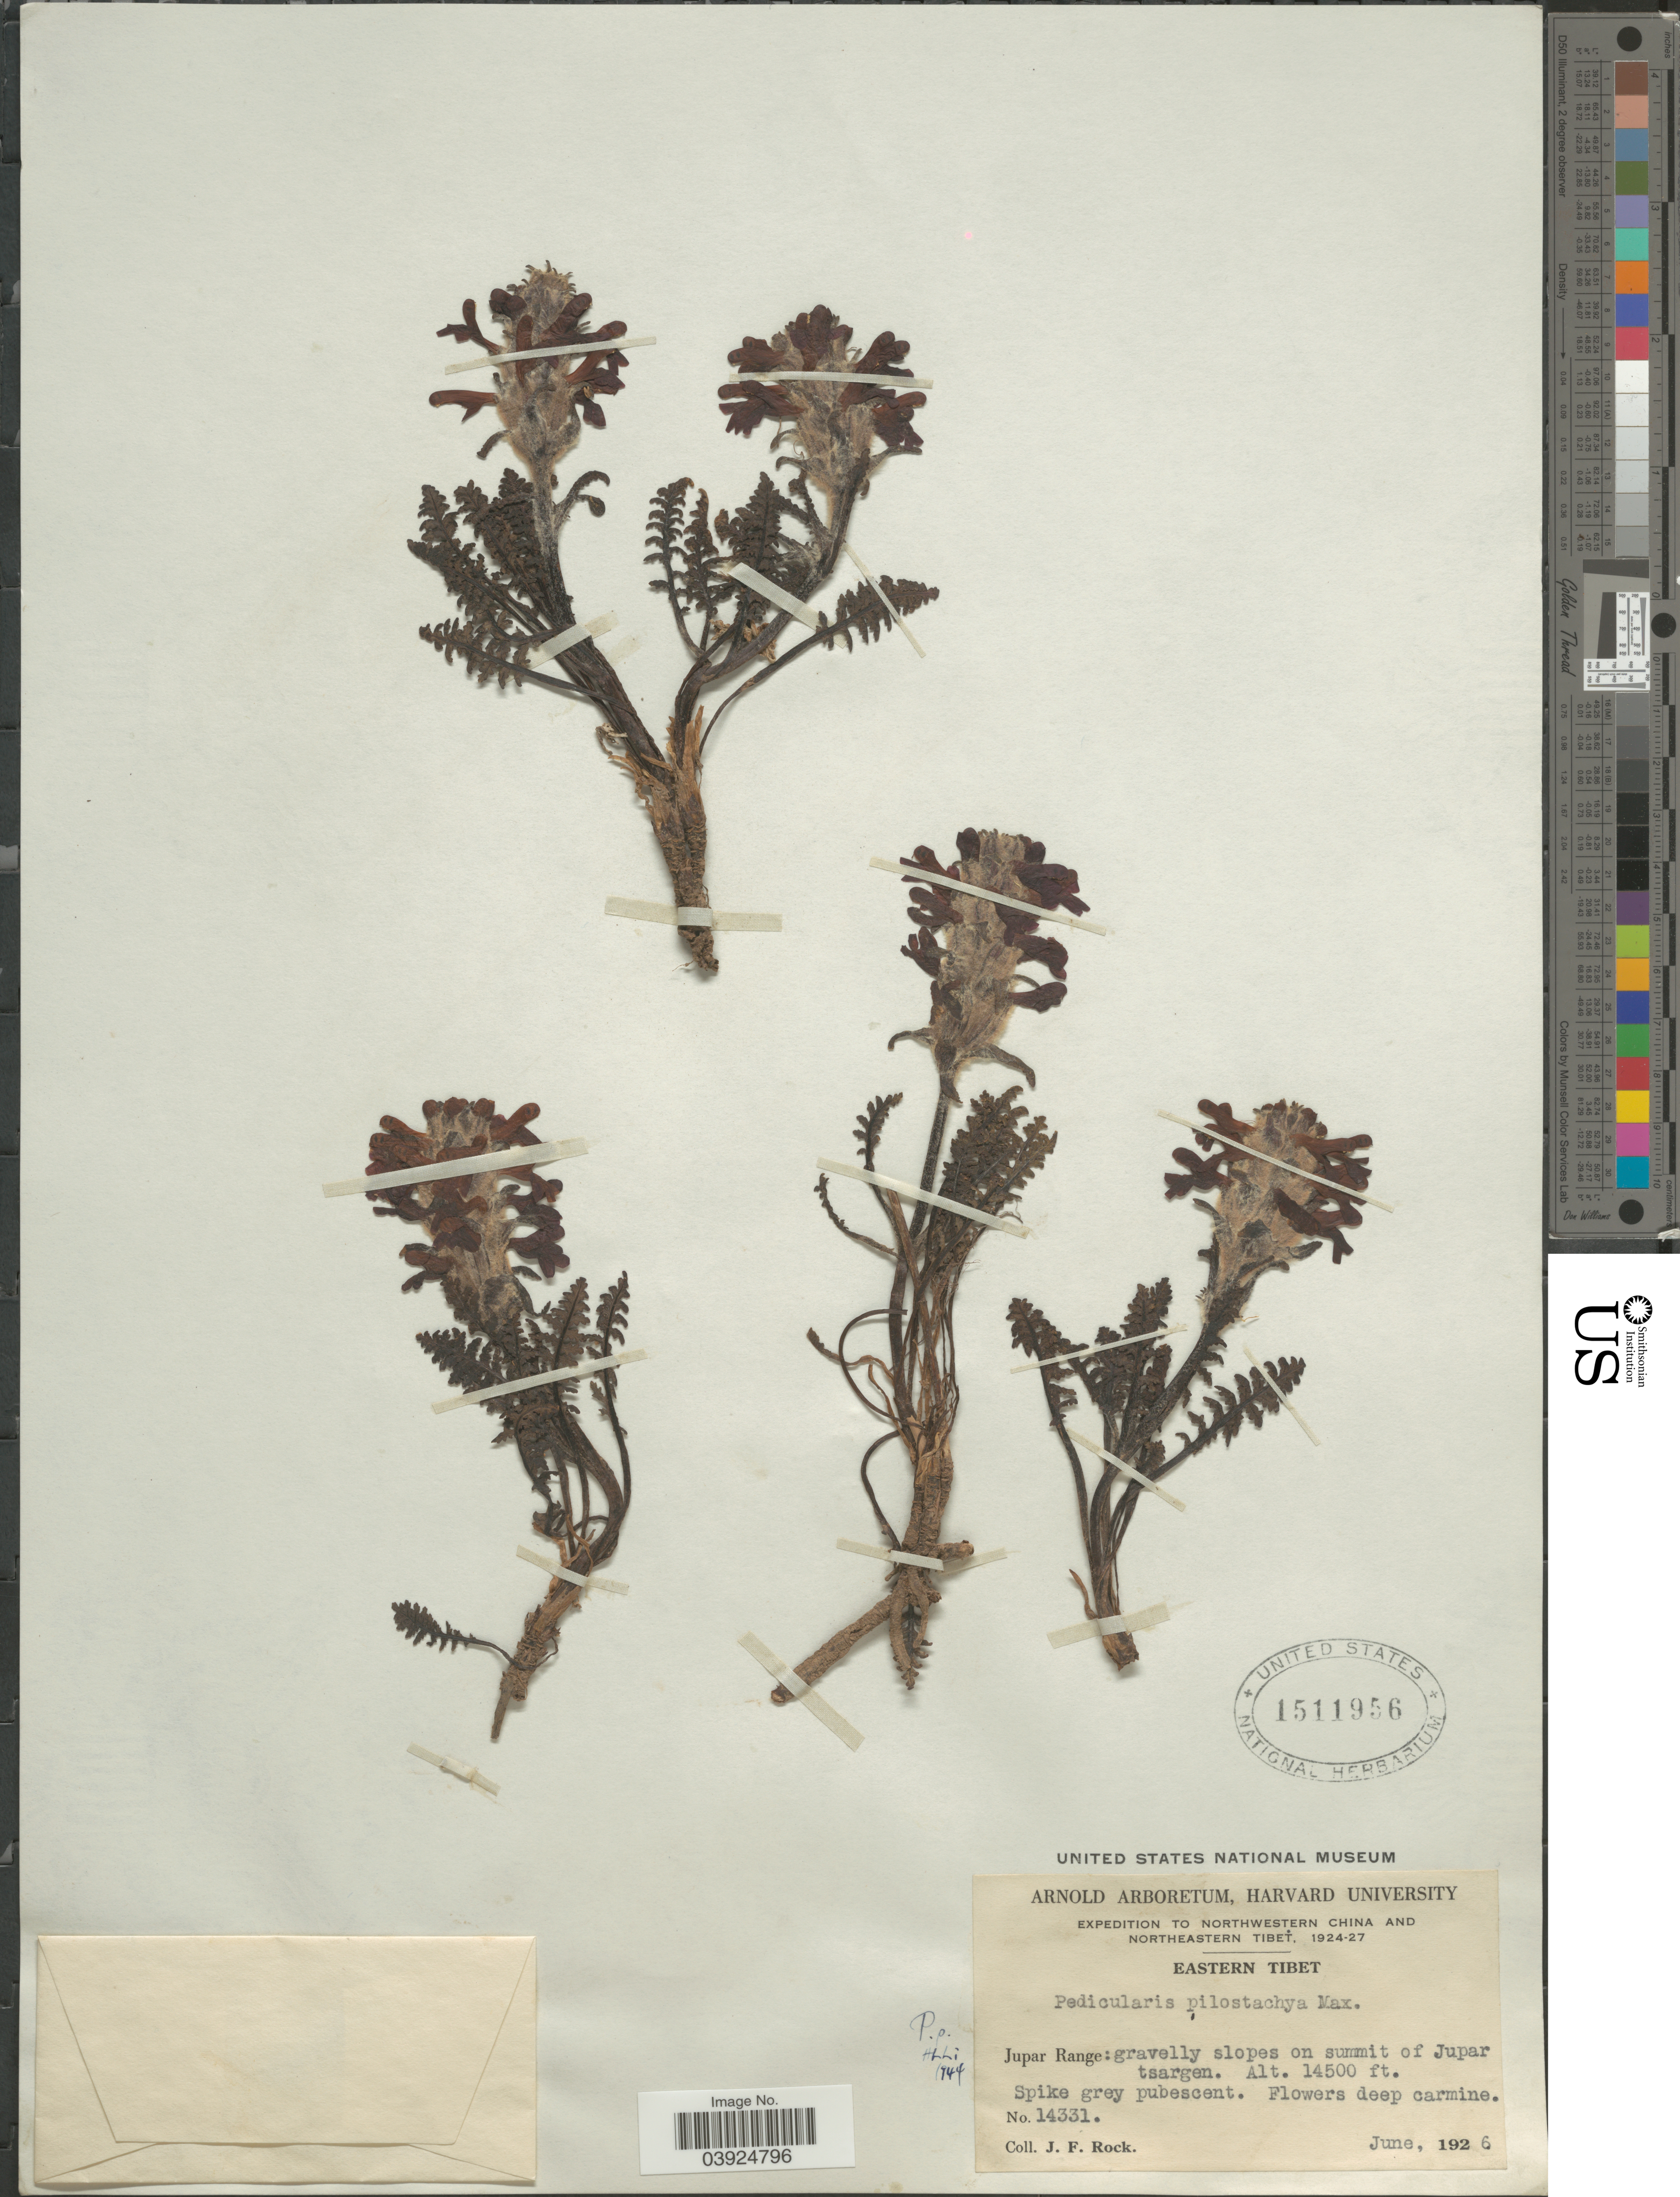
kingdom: Plantae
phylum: Tracheophyta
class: Magnoliopsida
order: Lamiales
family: Orobanchaceae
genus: Pedicularis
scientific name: Pedicularis pilostachya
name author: Maxim.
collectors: J. Rock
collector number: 14331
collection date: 1926-06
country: China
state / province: Xizang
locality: Northwestern China. Eastern Tibet. Jupar Range: on summit of Jupar tsargen.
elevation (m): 4420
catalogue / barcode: US 1511956